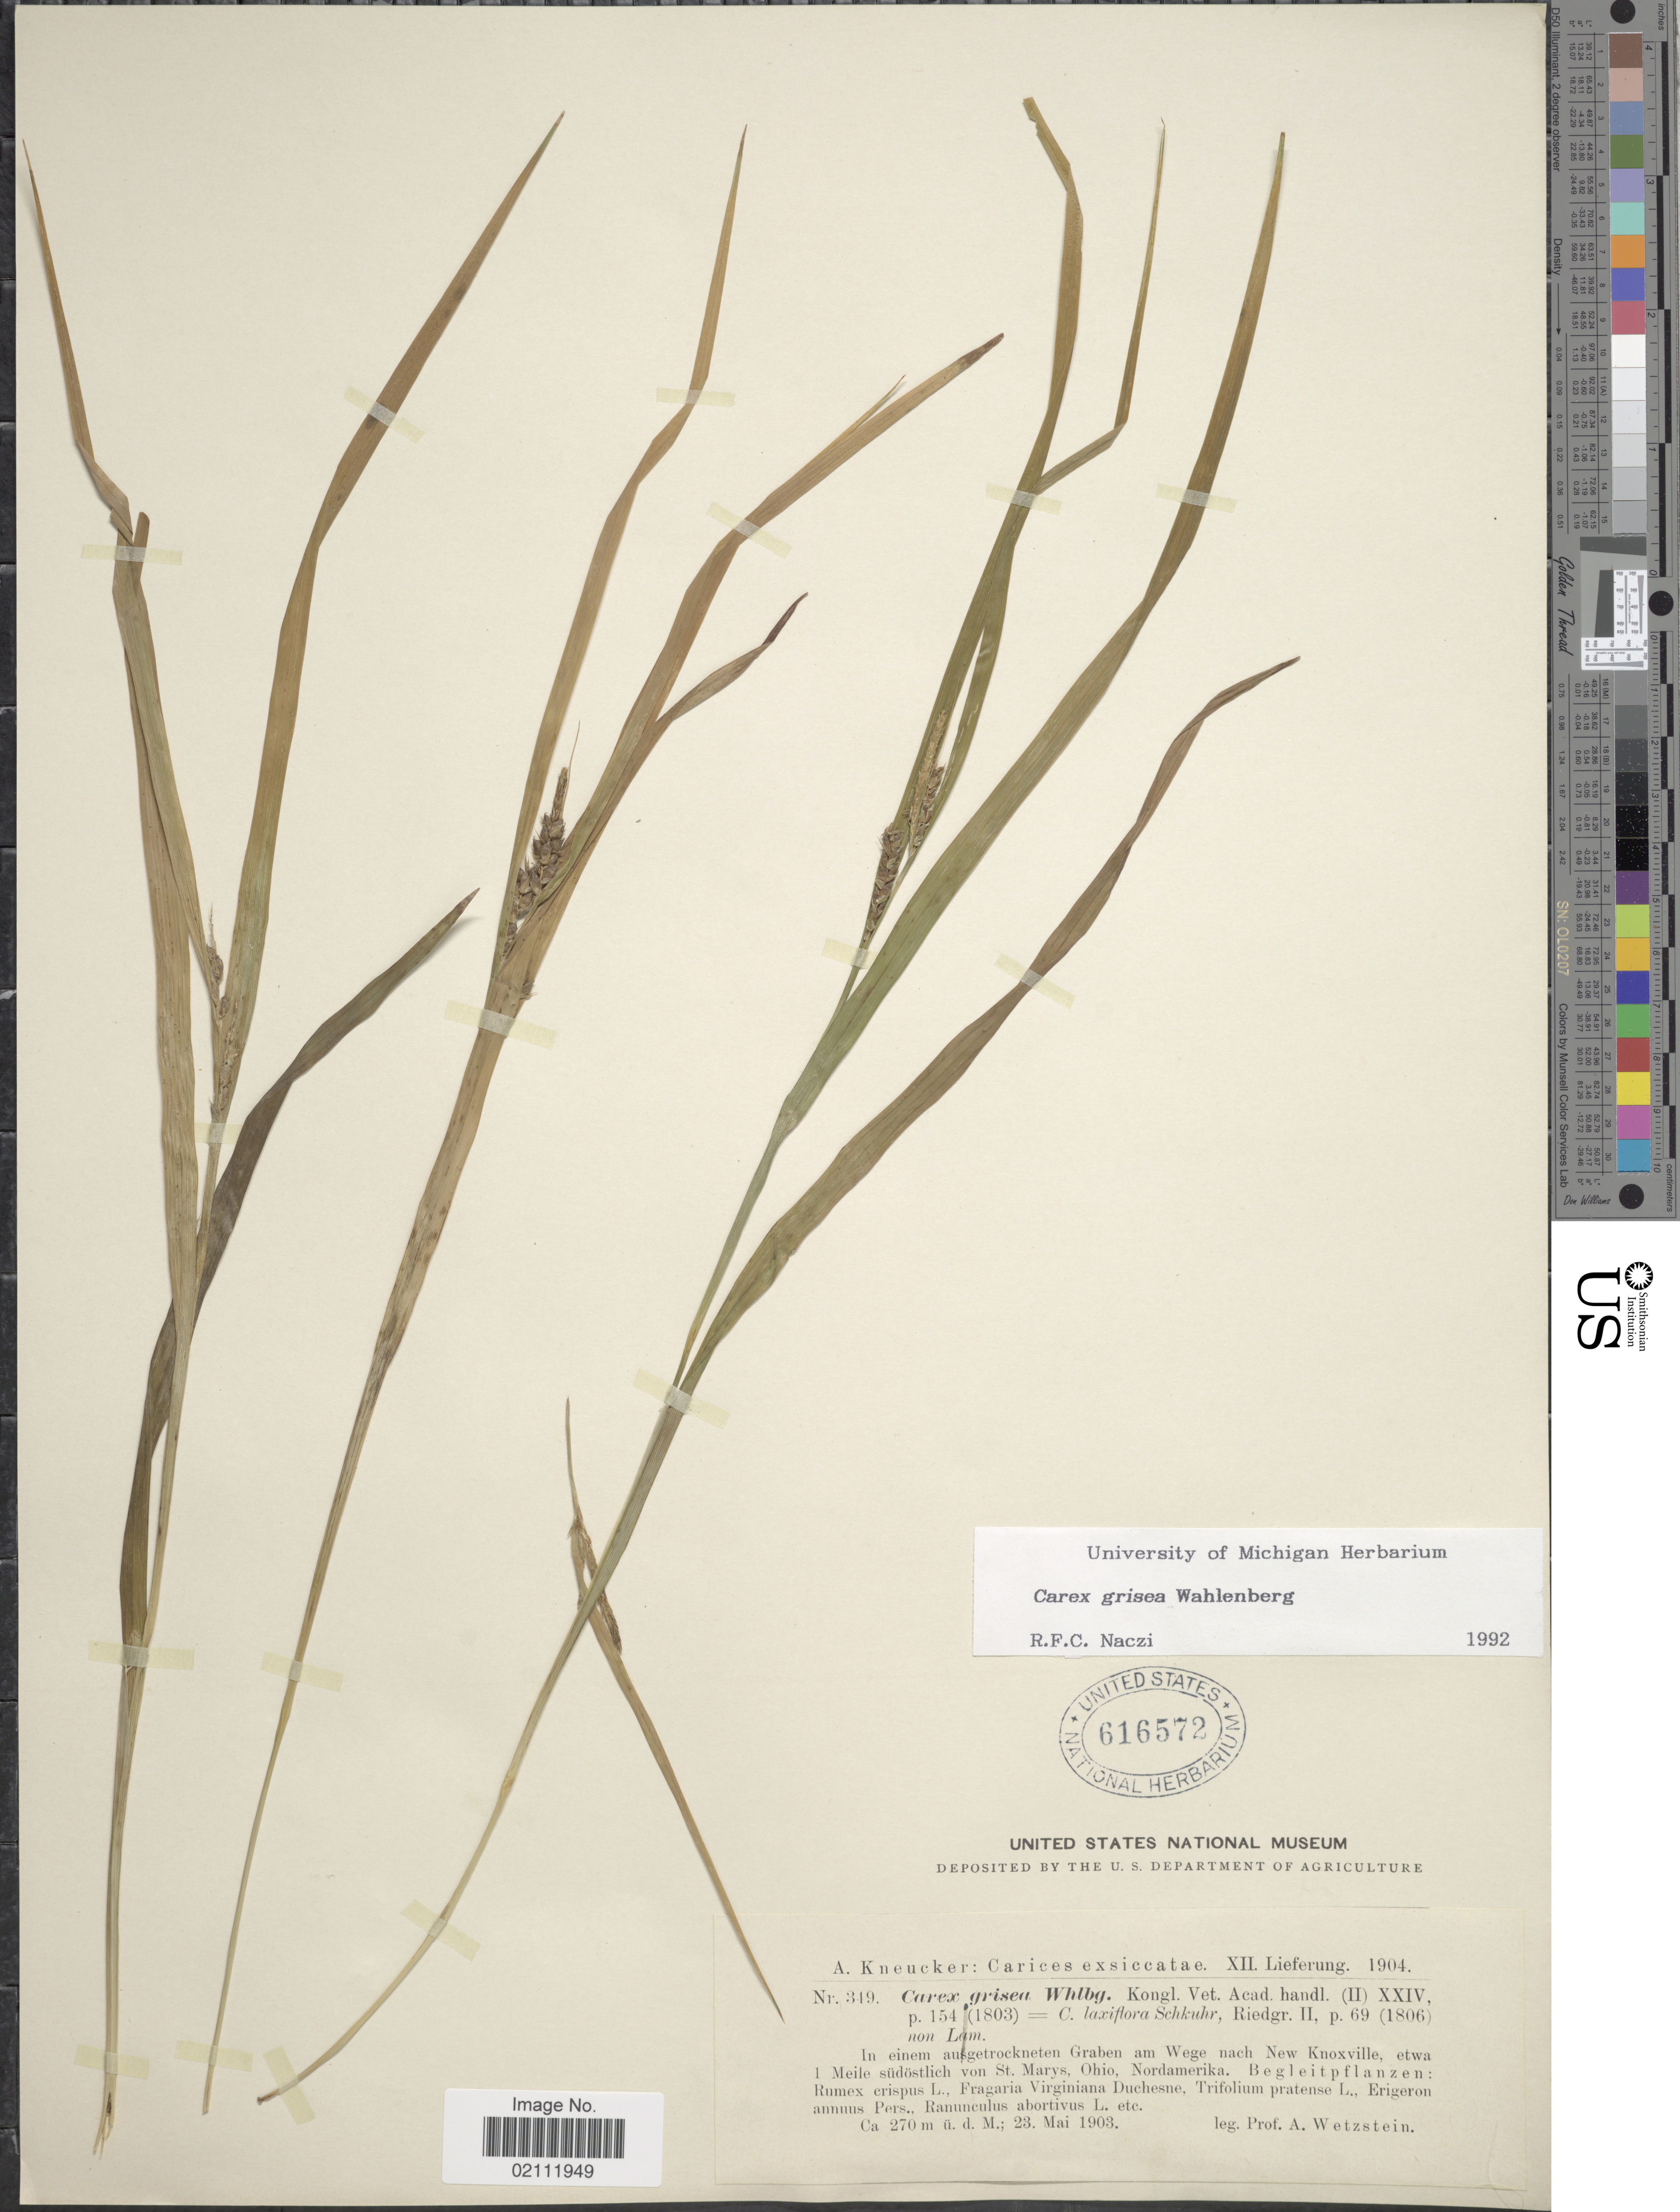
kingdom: Plantae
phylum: Tracheophyta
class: Liliopsida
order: Poales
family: Cyperaceae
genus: Carex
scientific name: Carex grisea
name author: Wahlenb.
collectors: A. Wetzstein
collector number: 349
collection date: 1903-05-23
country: United States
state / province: Ohio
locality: In einem ausgetrockneten Graben am Wege nach New Knoxville, etwa 1 Meile sudostlich von St. Mary's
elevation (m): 270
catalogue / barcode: US 616572